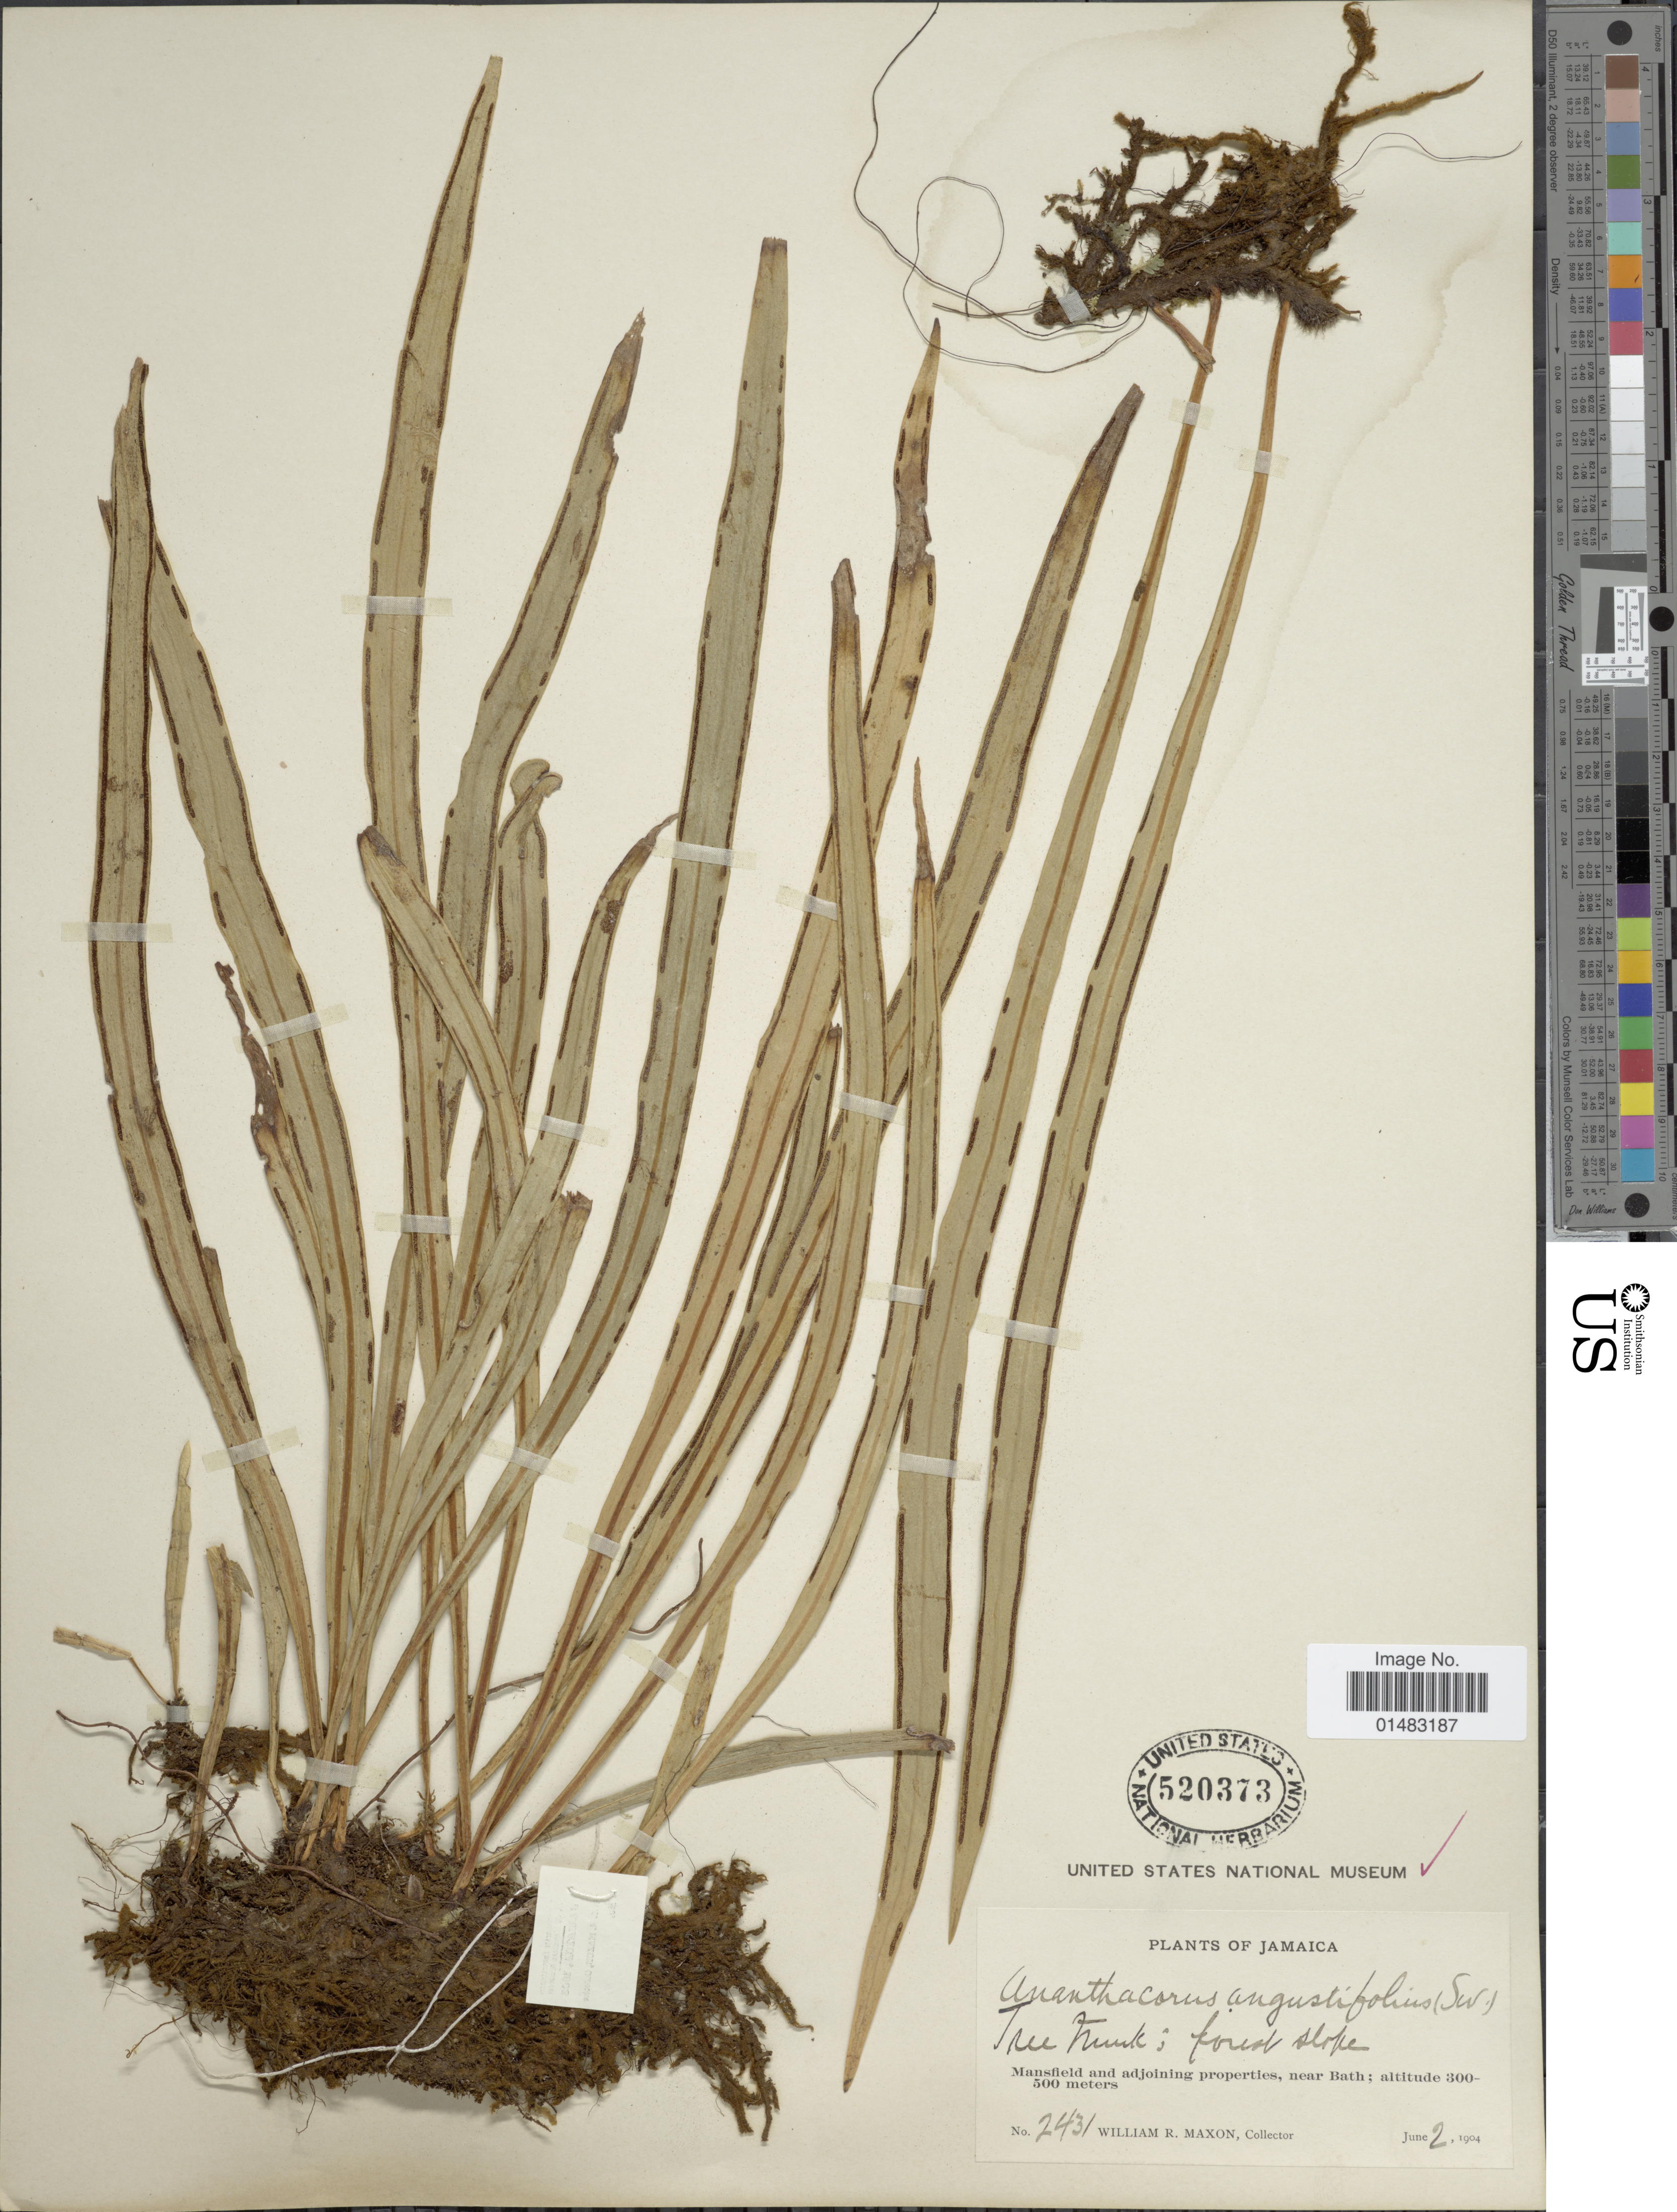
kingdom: Plantae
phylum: Tracheophyta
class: Polypodiopsida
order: Polypodiales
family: Pteridaceae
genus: Ananthacorus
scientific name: Ananthacorus angustifolius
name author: (Sw.) Underw. & Maxon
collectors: W. R. Maxon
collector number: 2431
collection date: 1904-06-02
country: Jamaica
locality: Mansfield and adjoining properties, near Bath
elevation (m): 300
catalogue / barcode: US 520373